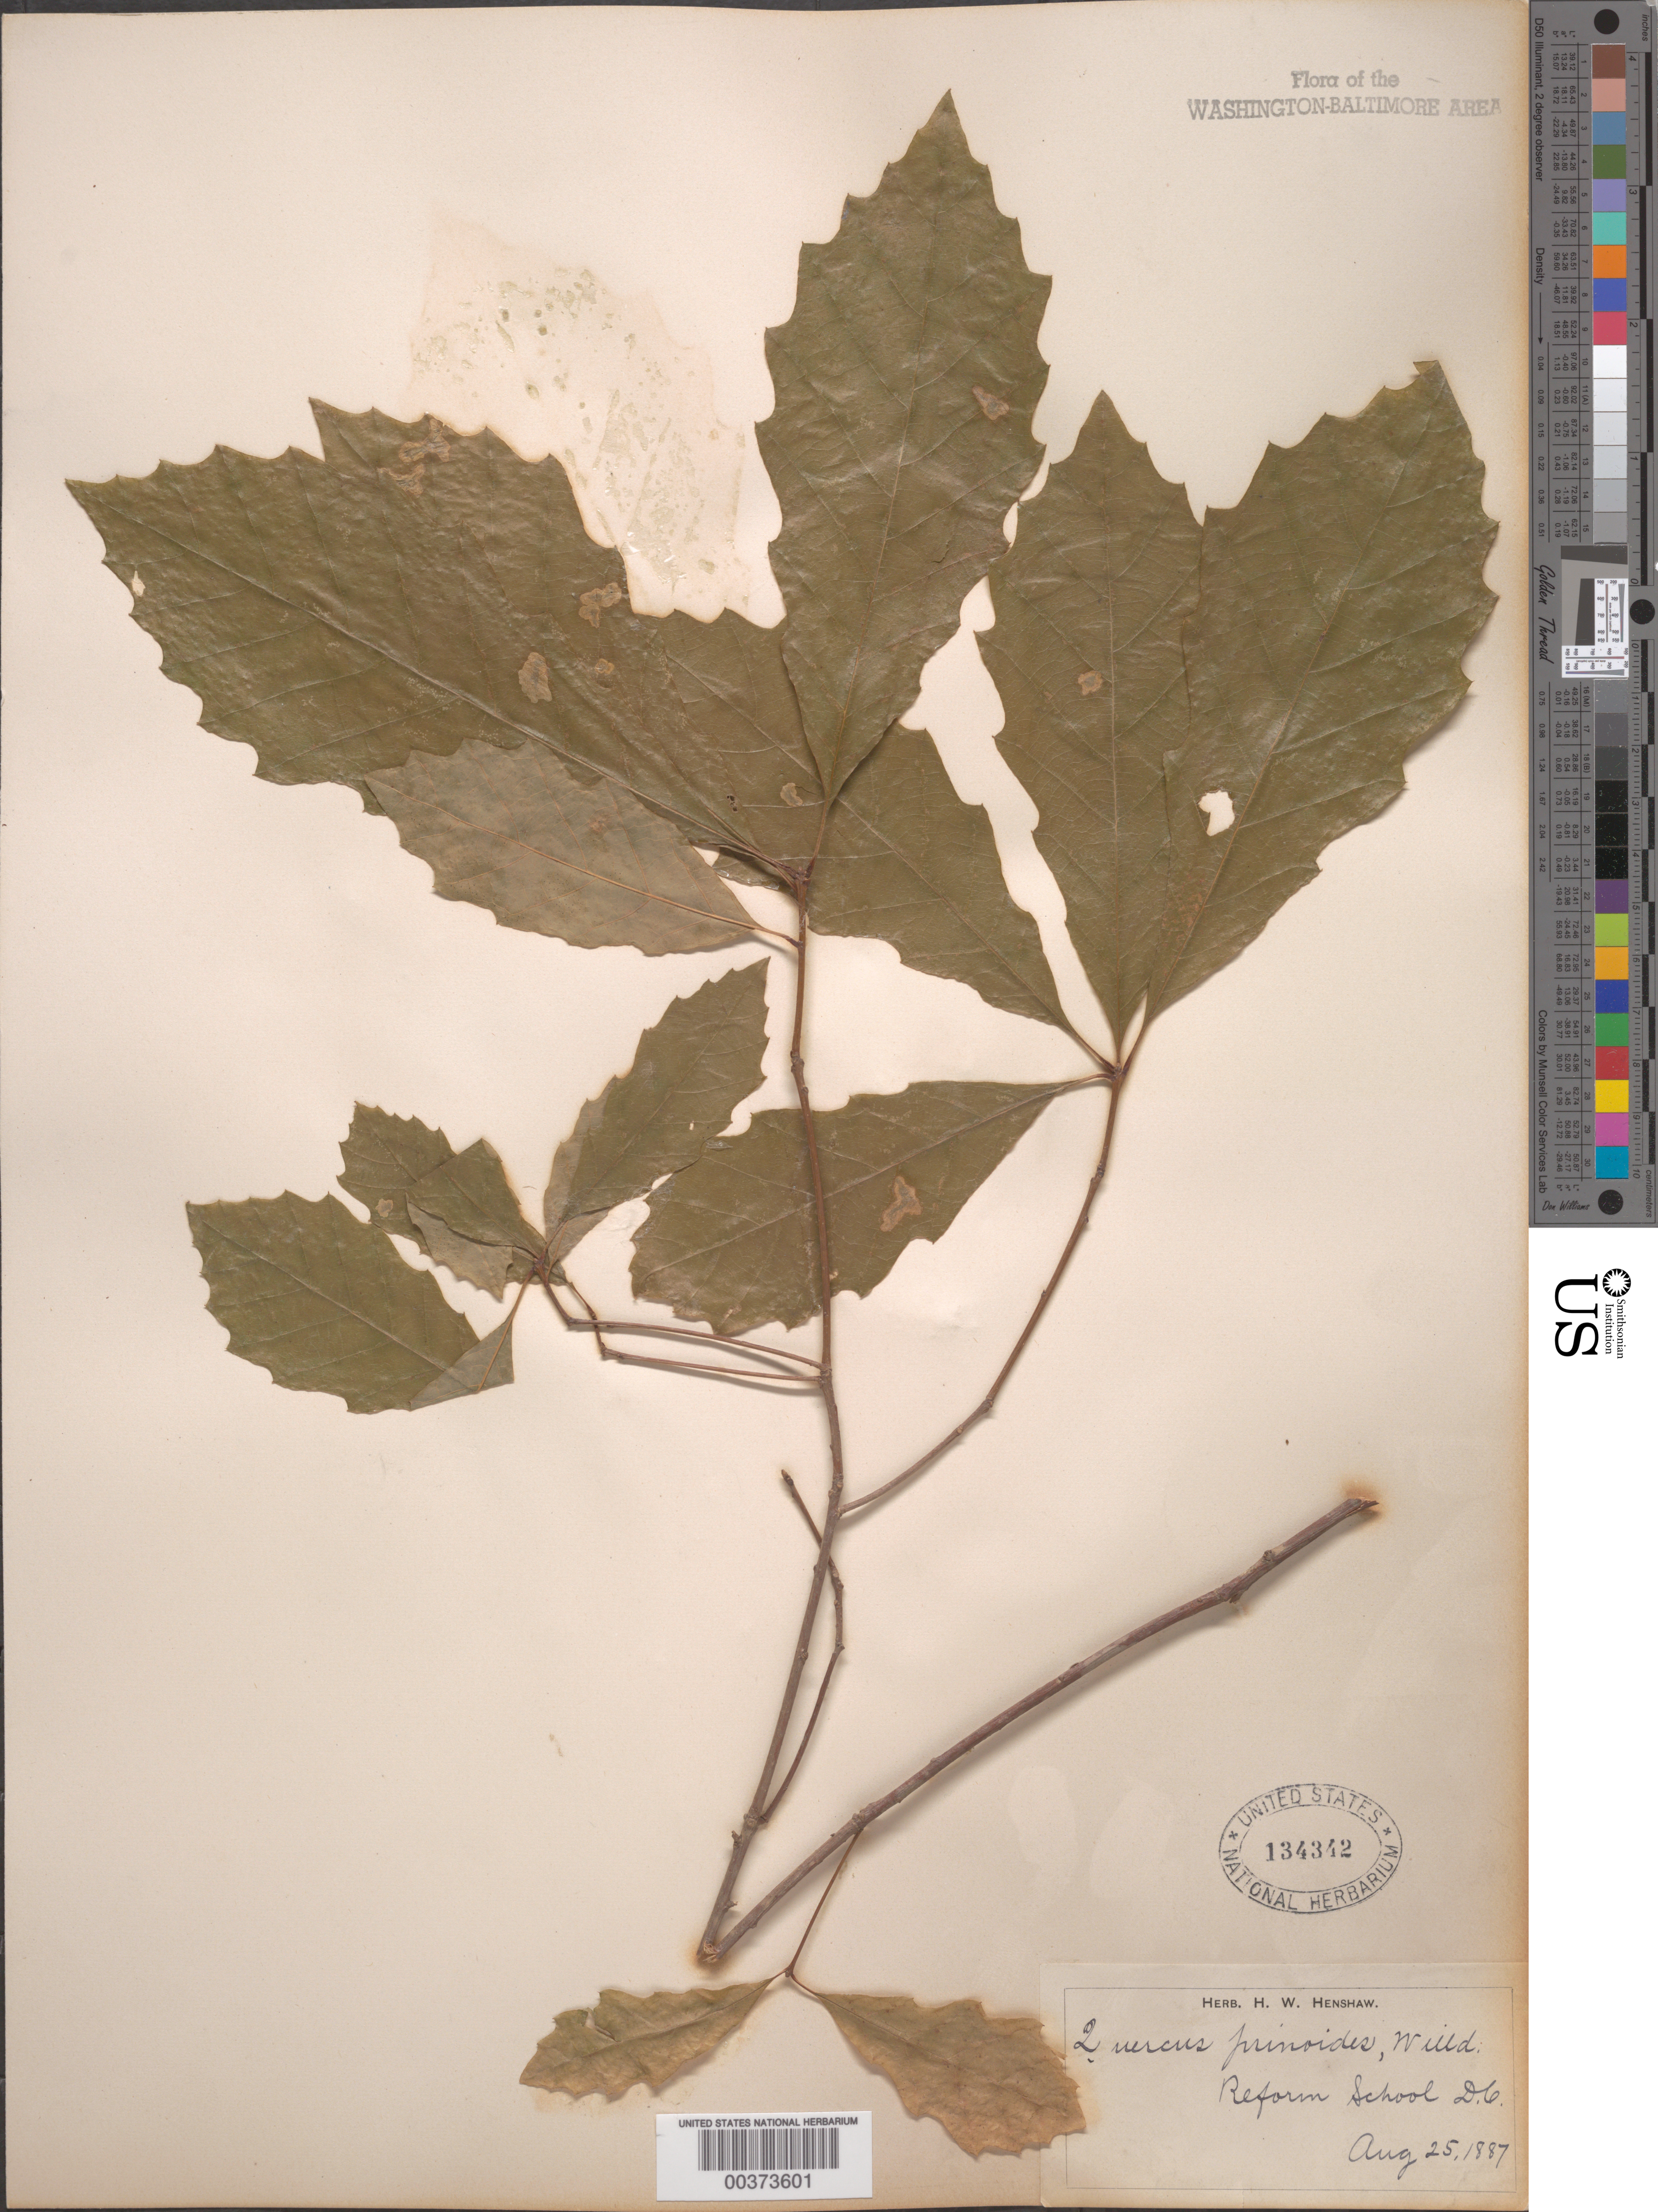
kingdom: Plantae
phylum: Tracheophyta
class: Magnoliopsida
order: Fagales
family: Fagaceae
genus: Quercus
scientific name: Quercus prinoides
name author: Willd.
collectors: H. Henshaw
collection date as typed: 25 Aug 1887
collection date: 1887-08-25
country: United States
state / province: District of Columbia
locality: Reform School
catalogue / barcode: US 134342